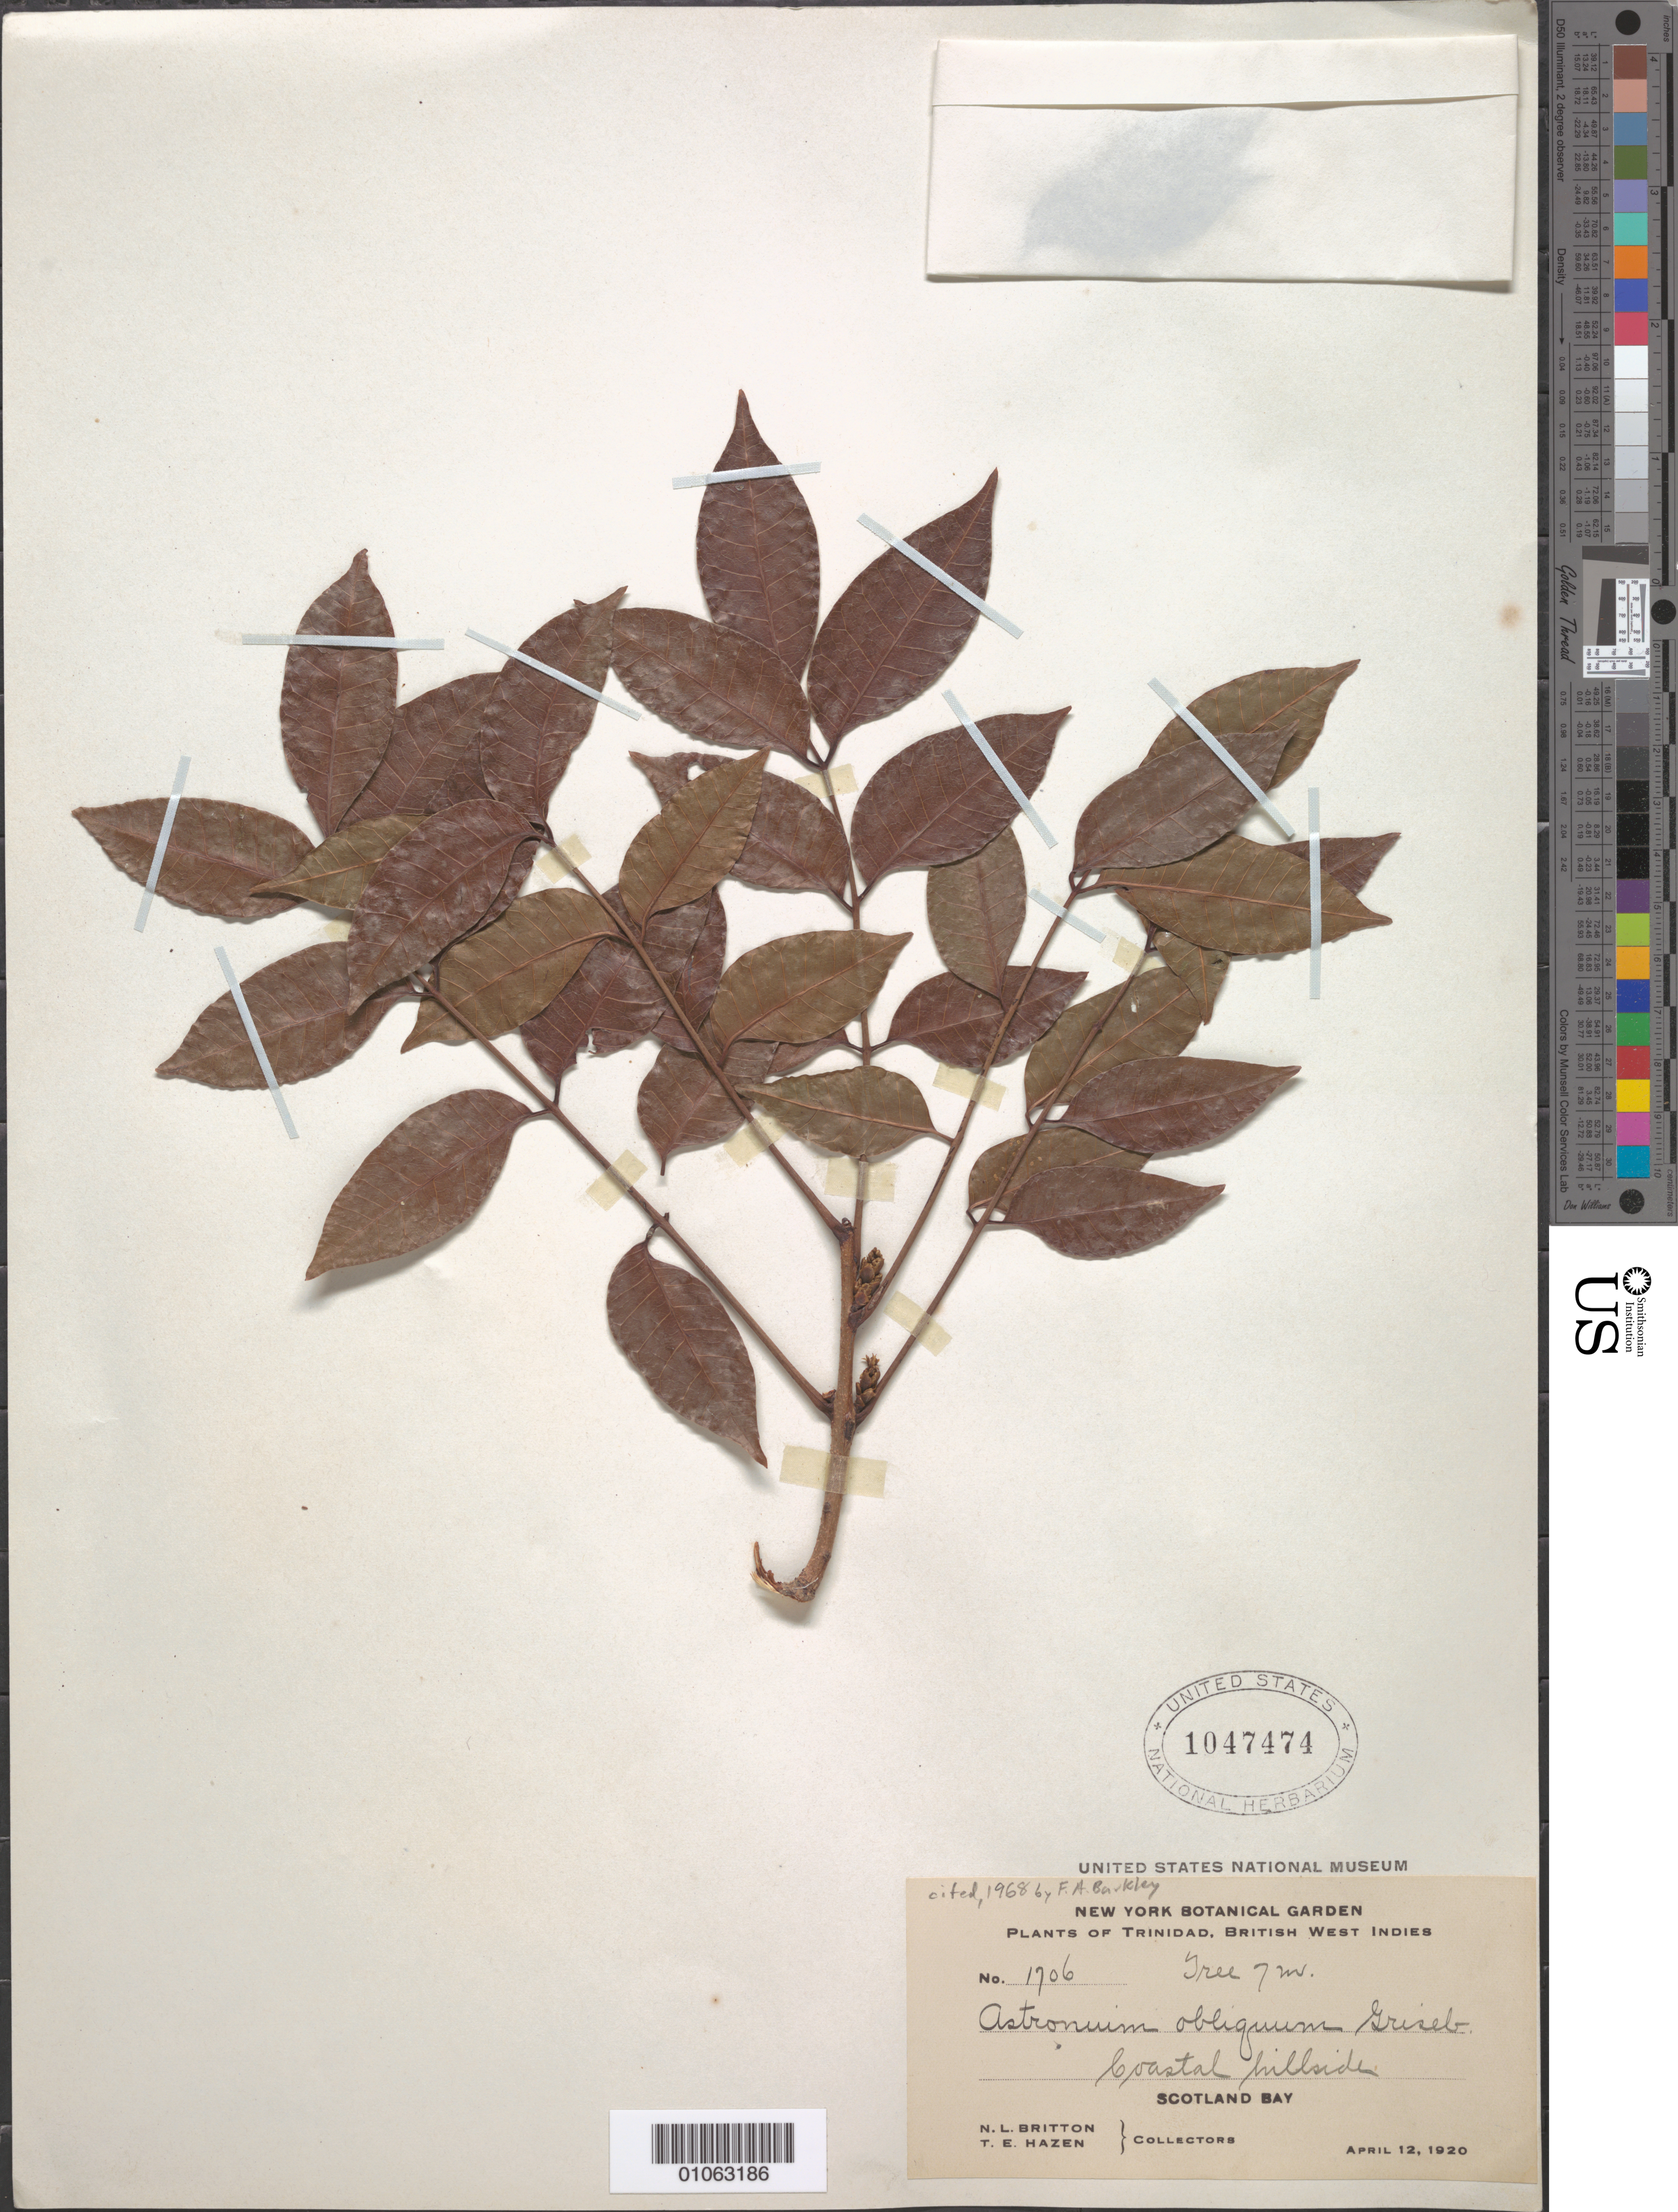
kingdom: Plantae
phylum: Tracheophyta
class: Magnoliopsida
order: Sapindales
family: Anacardiaceae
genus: Astronium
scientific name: Astronium obliquum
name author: Griseb.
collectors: N. Britton & T. E. Hazen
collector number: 1706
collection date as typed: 12 Apr 1920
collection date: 1920-04-12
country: Trinidad and Tobago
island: Trinidad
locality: Scotland bay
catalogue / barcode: US 1047474